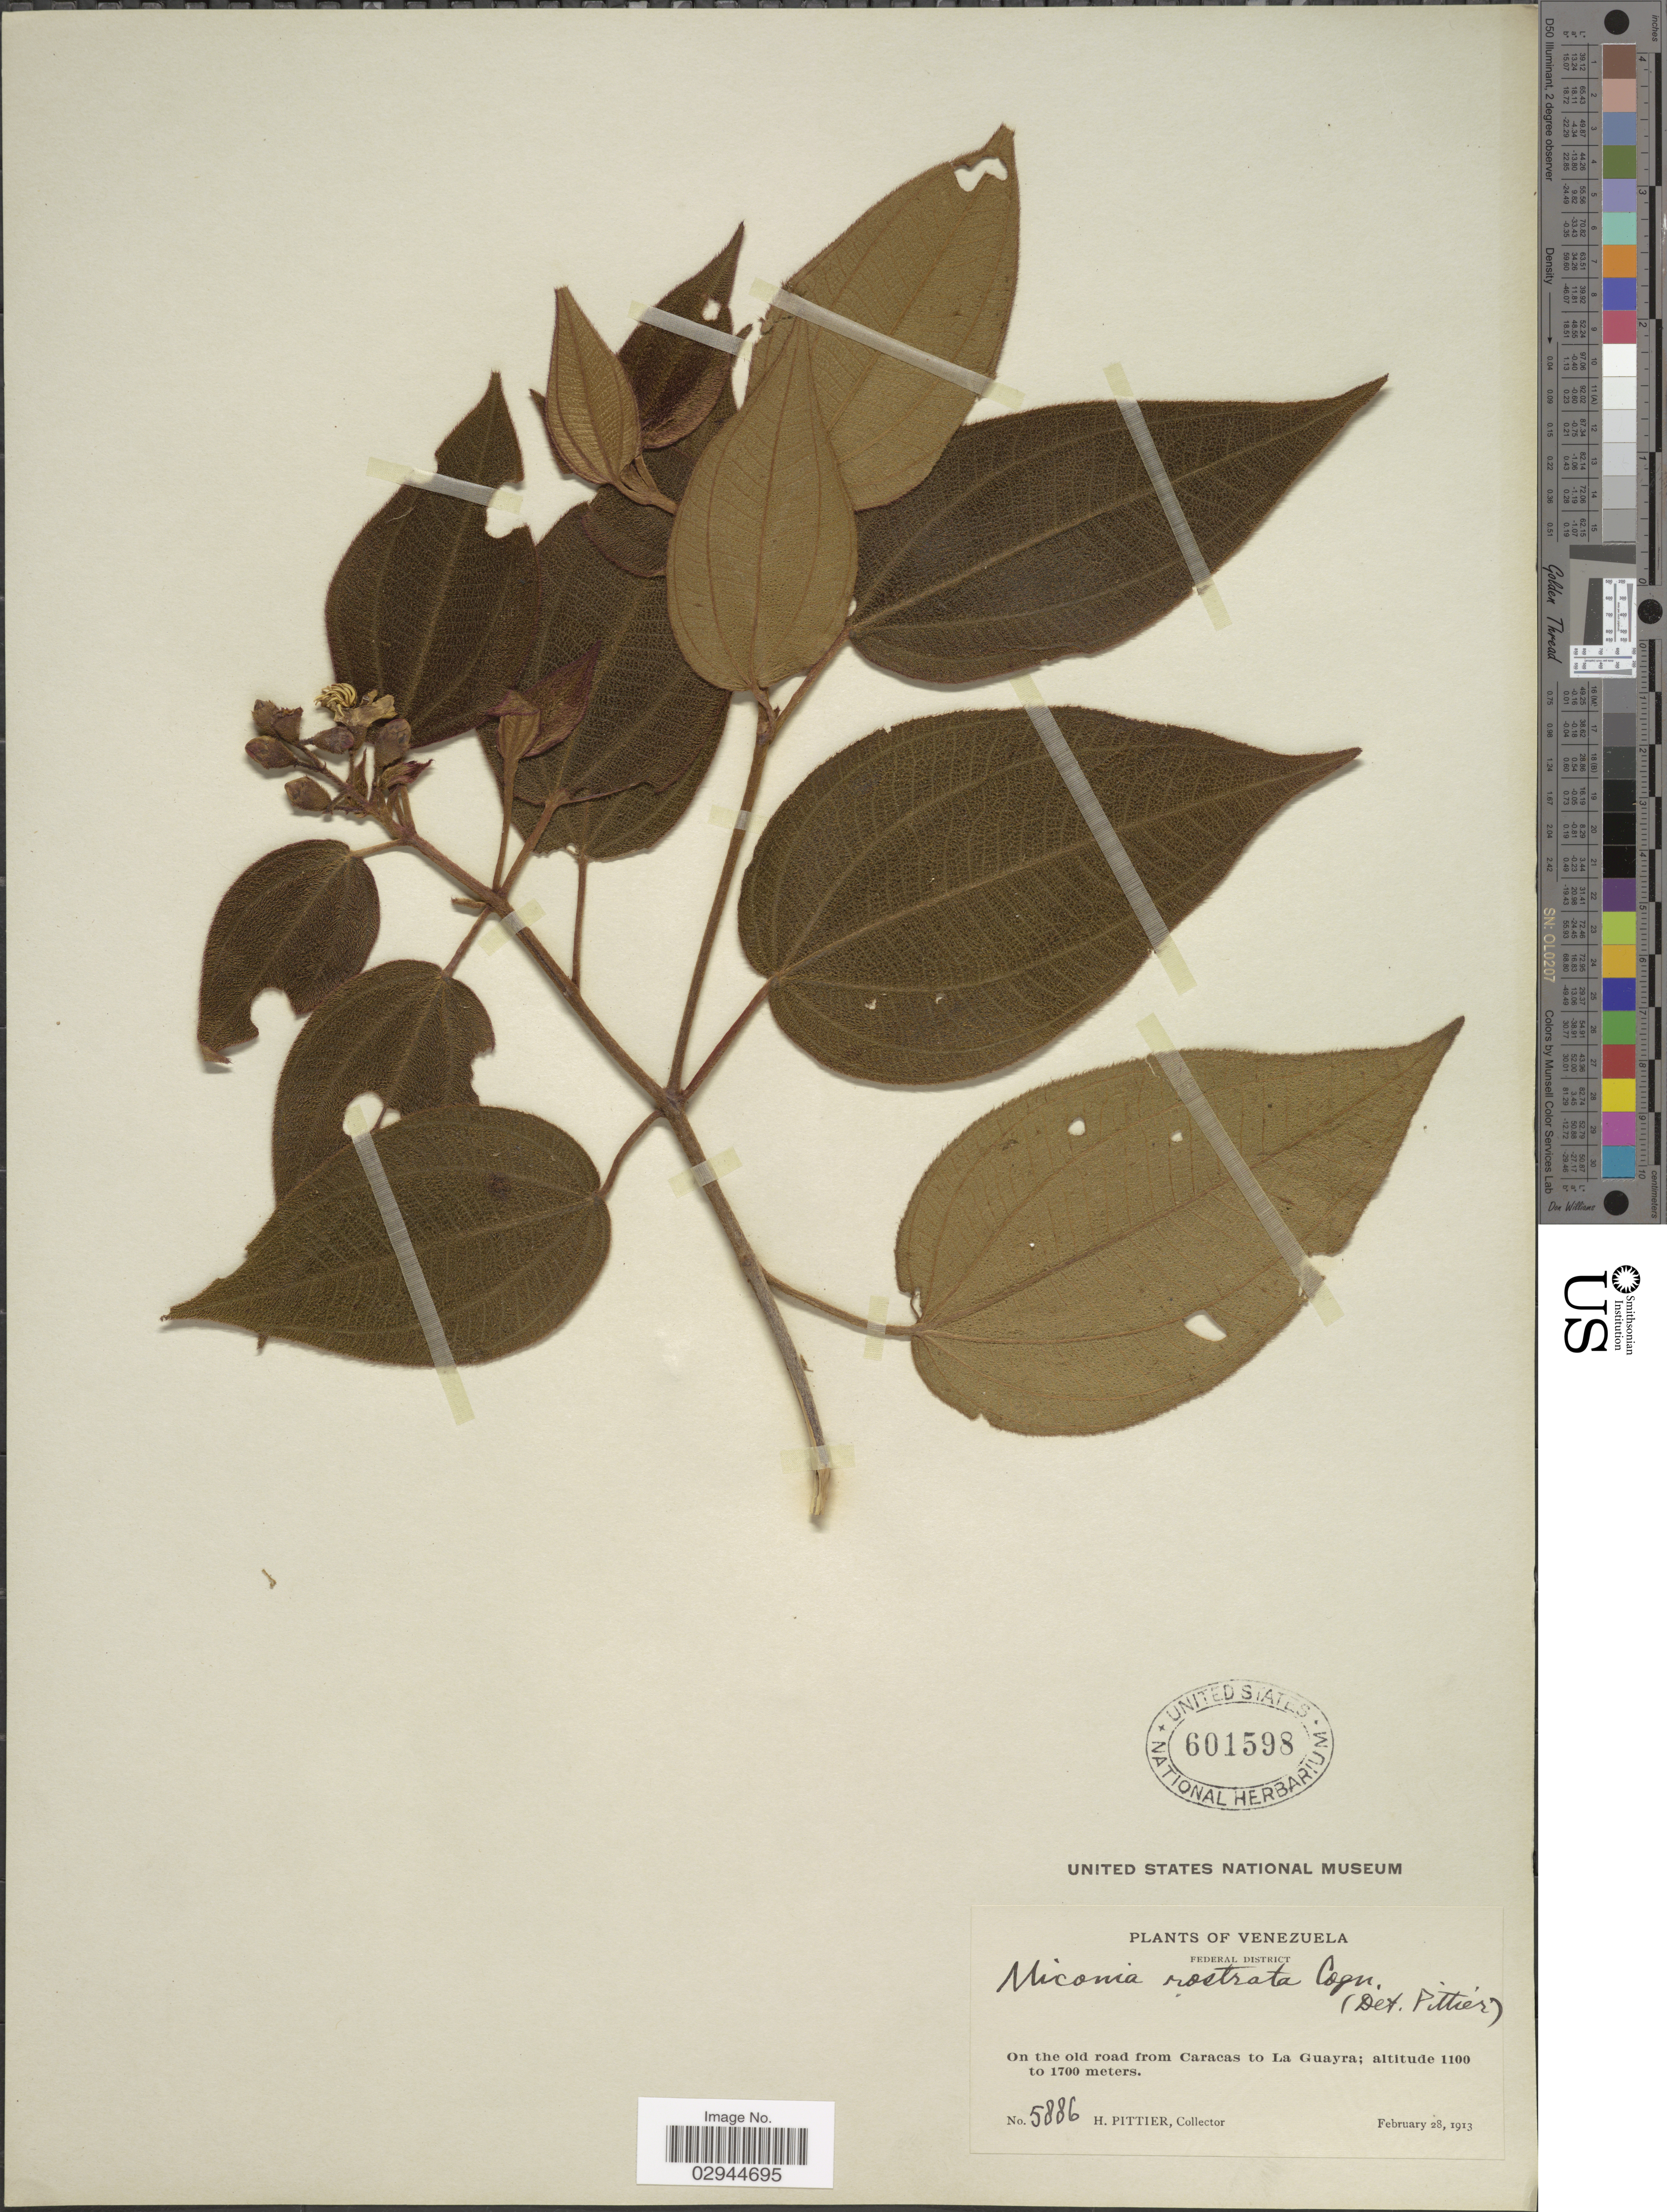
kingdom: Plantae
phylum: Tracheophyta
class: Magnoliopsida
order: Myrtales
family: Melastomataceae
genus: Miconia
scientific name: Miconia tuberculata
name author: (Naudin) Triana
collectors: H. F. Pittier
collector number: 5886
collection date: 1913-02-28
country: Venezuela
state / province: Distrito Federal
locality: Federal District, On the old road from Caracas to La Guayra.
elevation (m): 1100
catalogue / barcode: US 601598